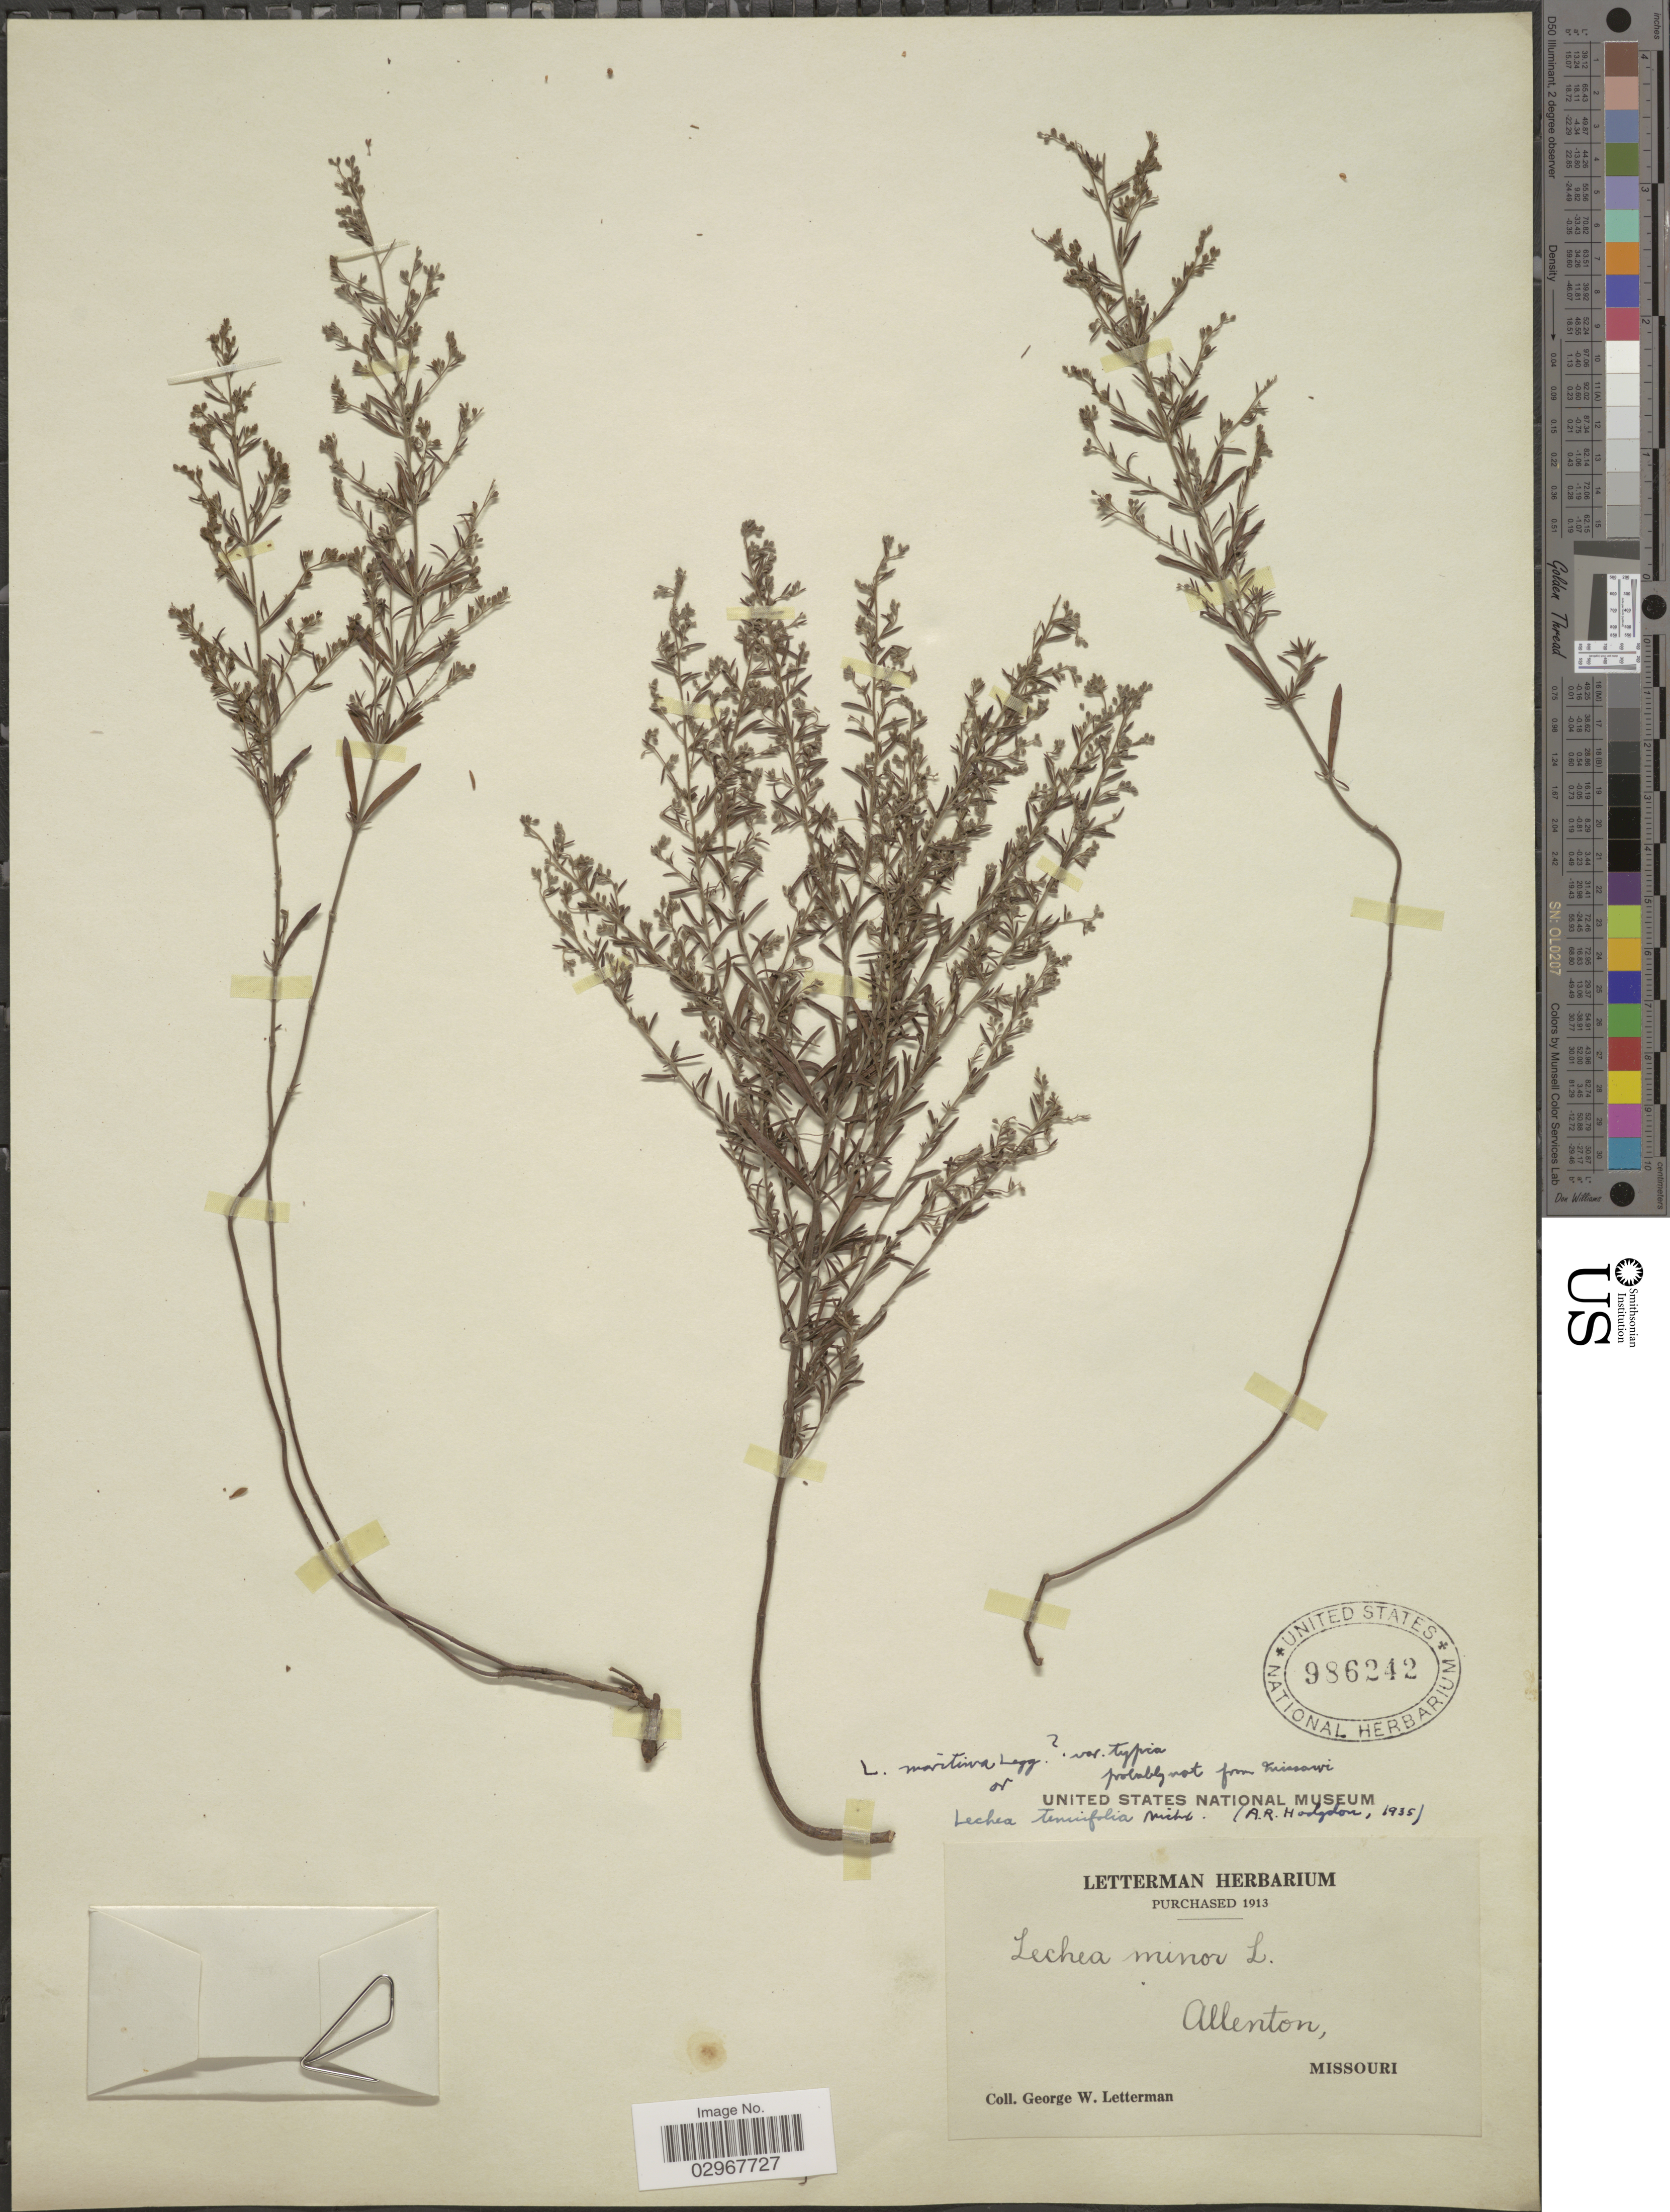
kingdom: Plantae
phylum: Tracheophyta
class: Magnoliopsida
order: Malvales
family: Cistaceae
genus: Lechea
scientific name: Lechea maritima var. typica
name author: Hodgdon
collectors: G. W. Letterman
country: United States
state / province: Missouri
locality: Allenton.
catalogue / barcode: US 986242